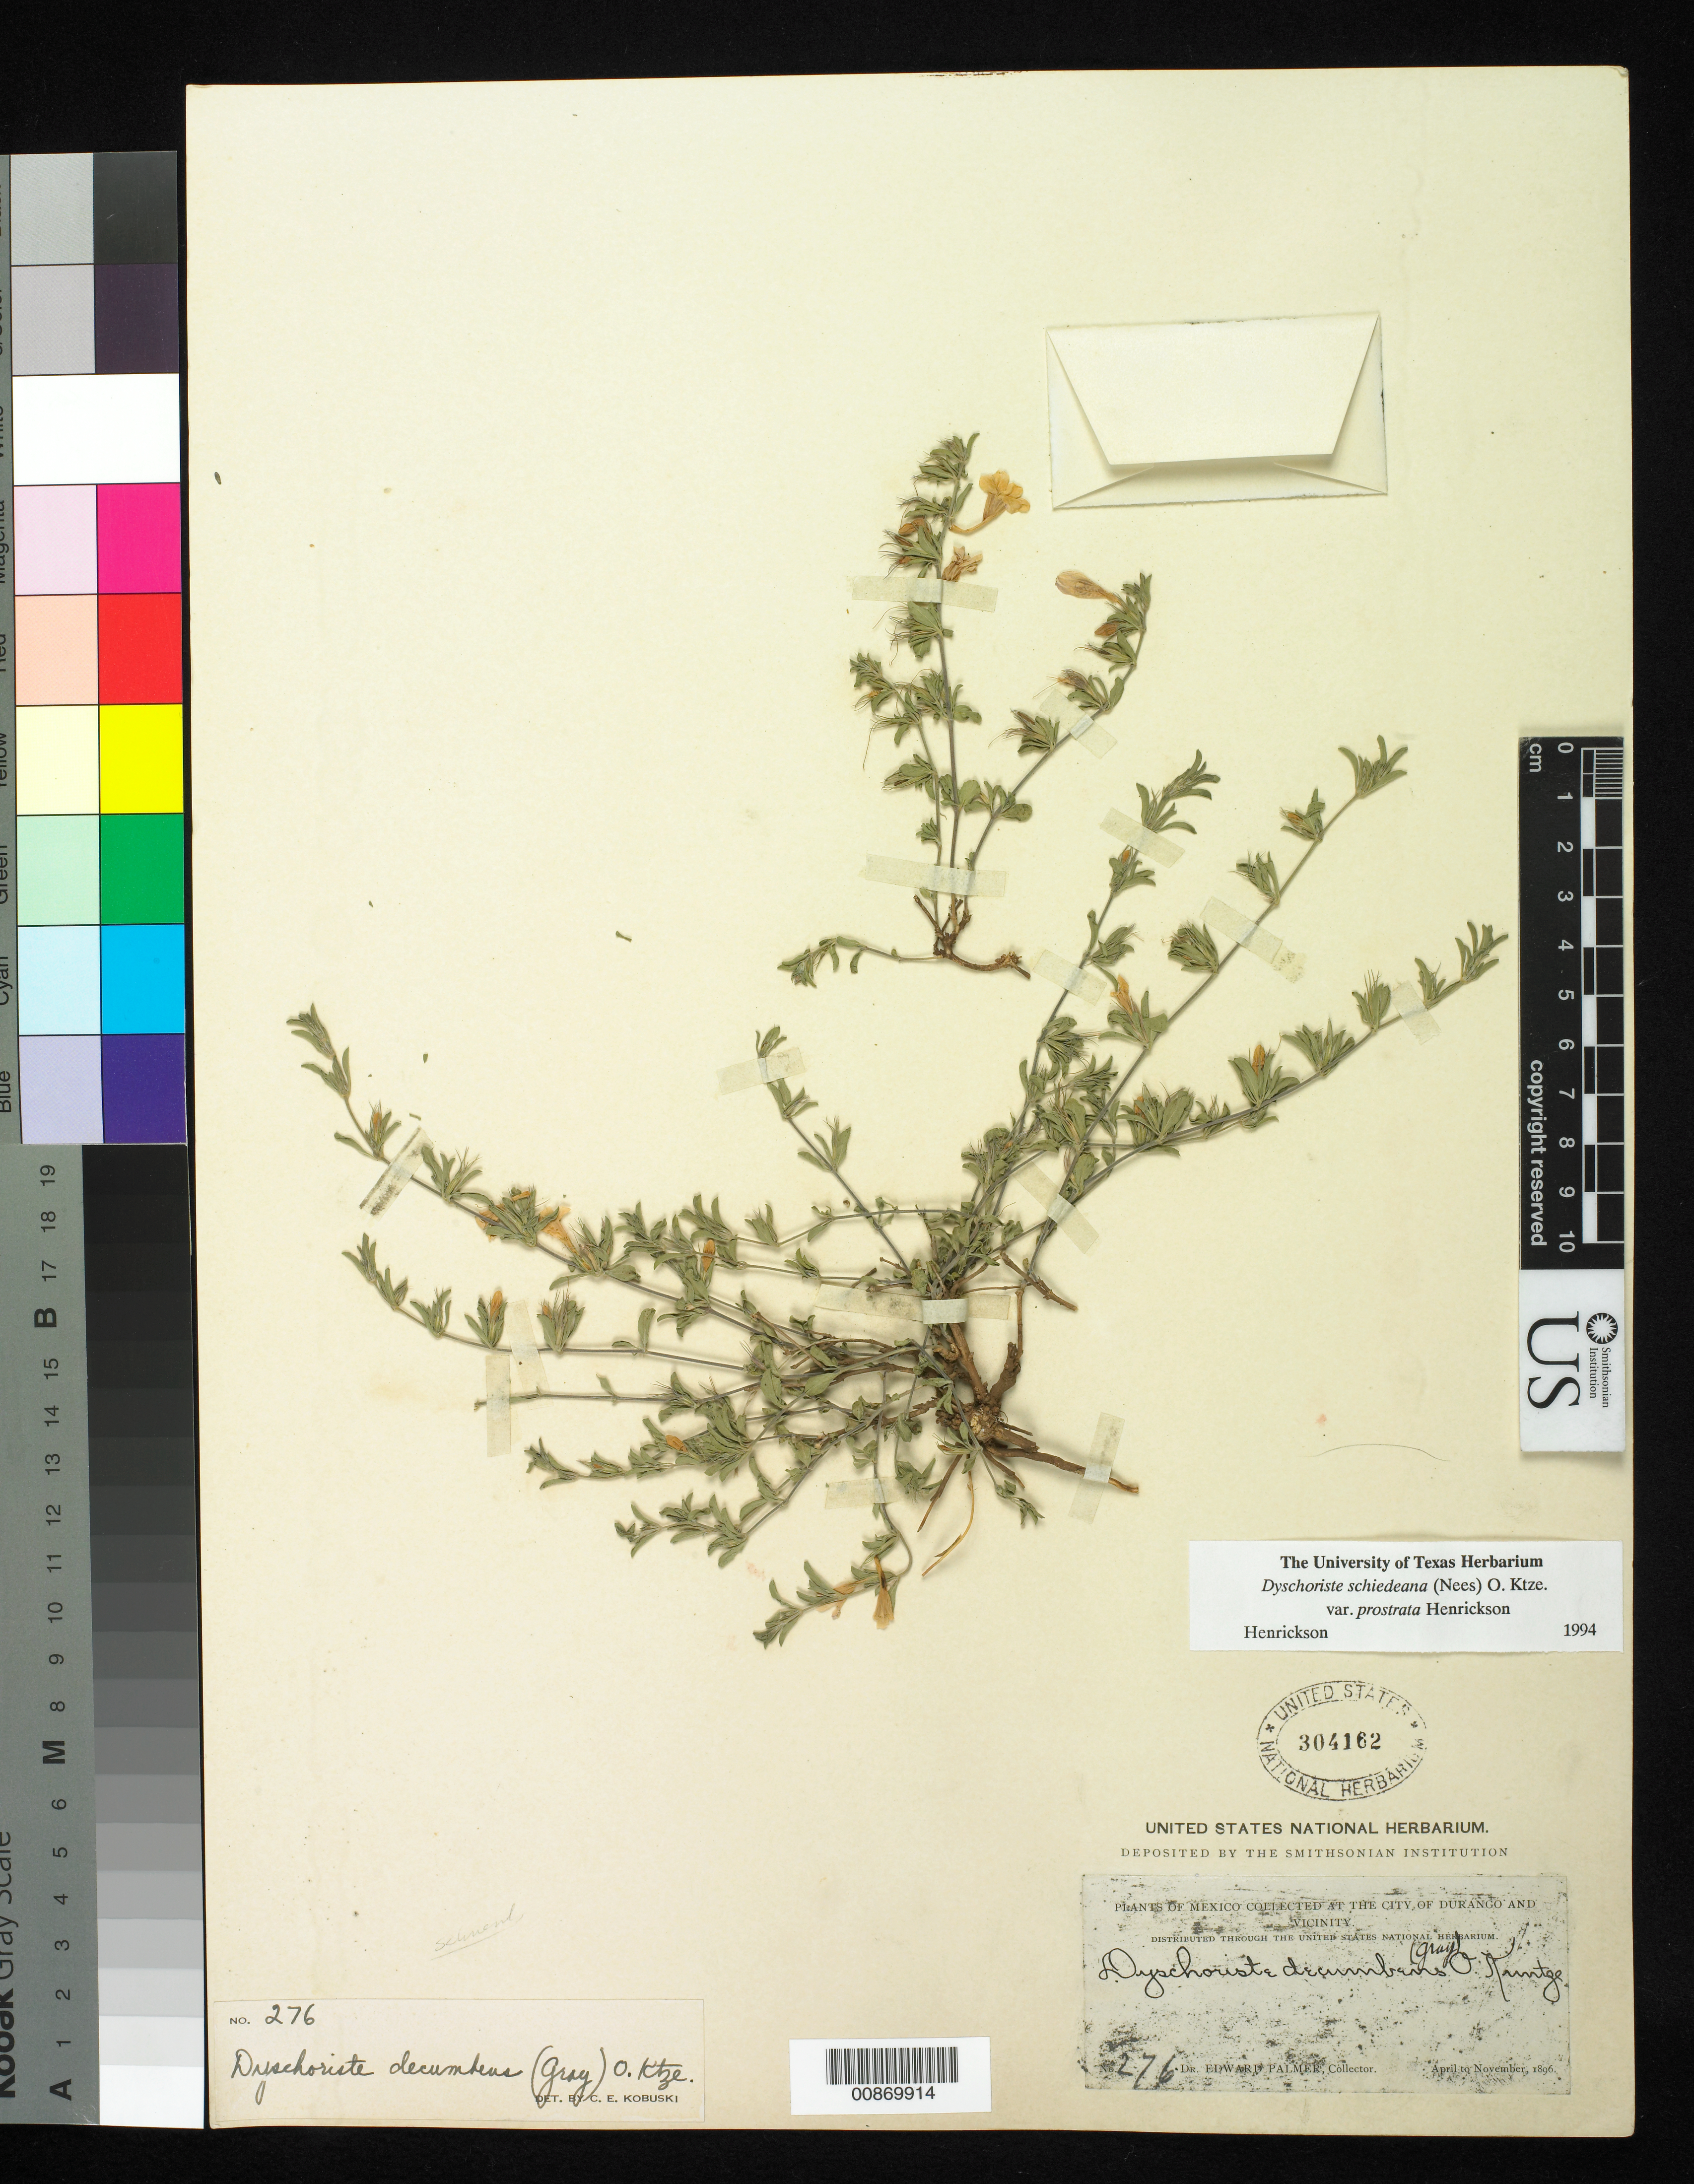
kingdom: Plantae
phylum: Tracheophyta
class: Magnoliopsida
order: Lamiales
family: Acanthaceae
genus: Dyschoriste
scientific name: Dyschoriste schiedeana var. prostrata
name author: Henrickson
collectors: E. Palmer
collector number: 276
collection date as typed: Apr 1896 to -- Nov 1896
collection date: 1896-04/1896-11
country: Mexico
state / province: Durango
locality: City of Durango and vicinity.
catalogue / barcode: US 304162